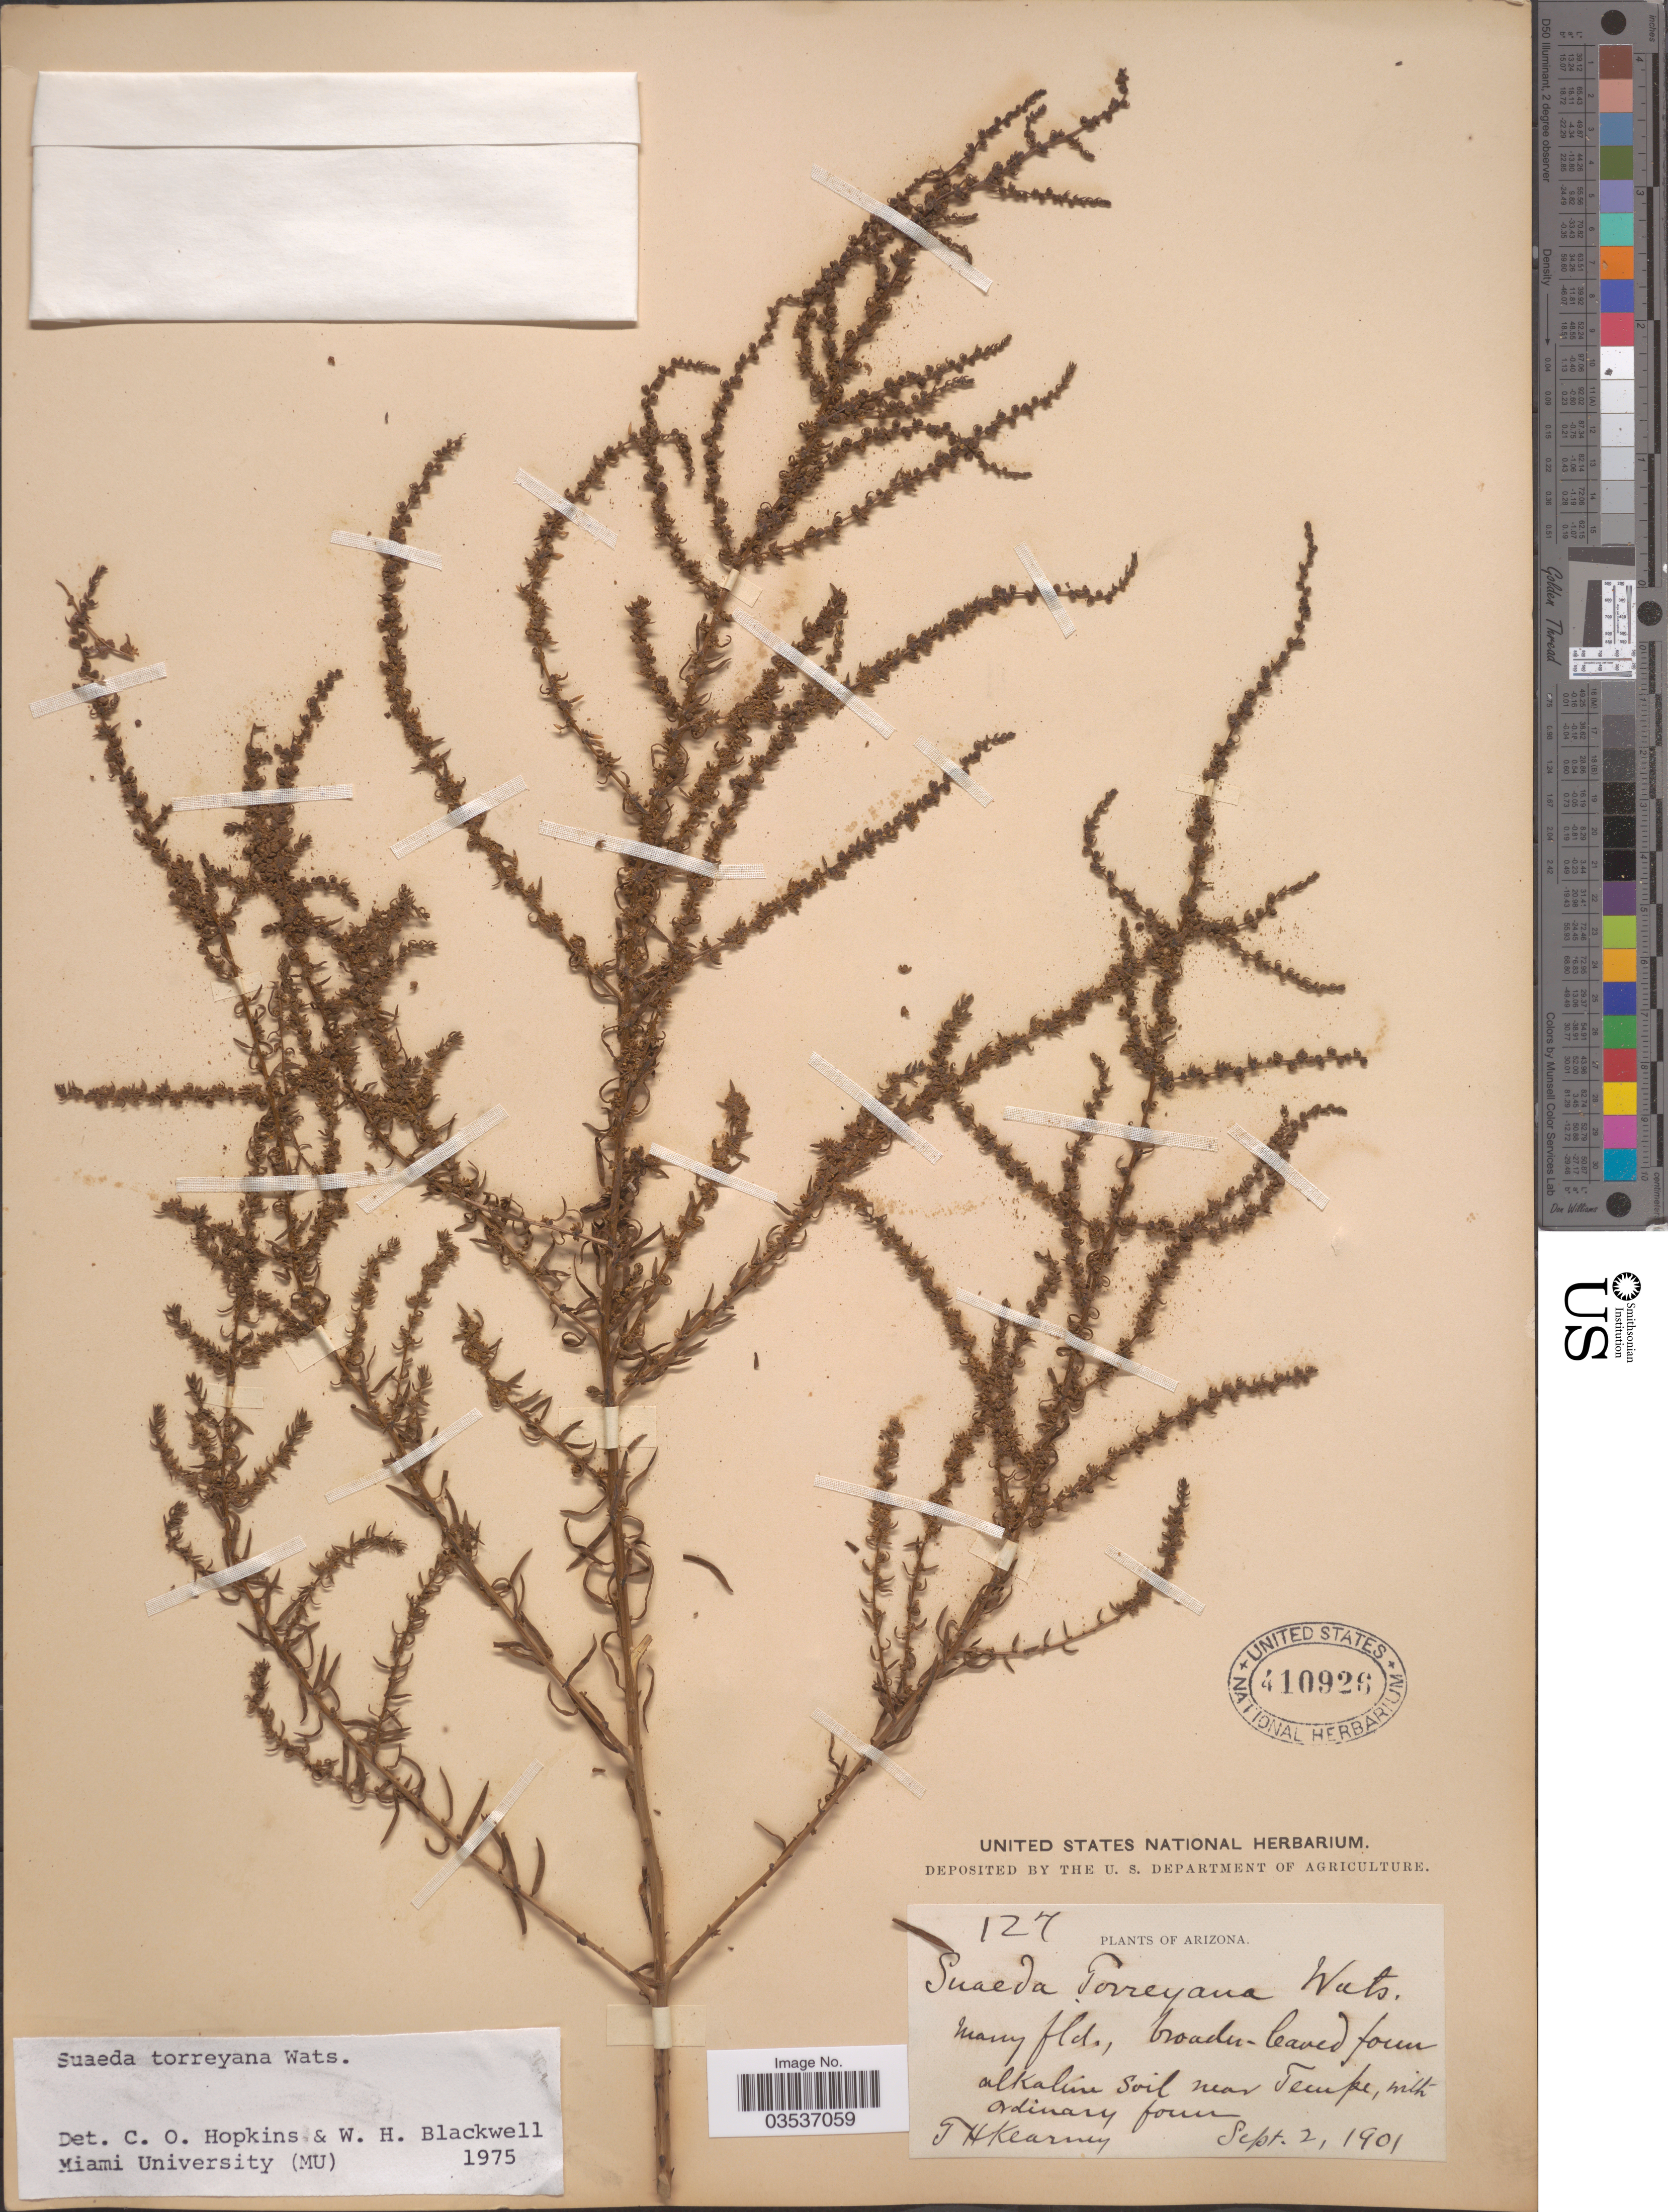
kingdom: Plantae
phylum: Tracheophyta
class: Magnoliopsida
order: Caryophyllales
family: Amaranthaceae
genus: Suaeda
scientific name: Suaeda torreyana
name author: S. Watson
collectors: T. H. Kearney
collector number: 127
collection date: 1901-09-02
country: United States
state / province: Arizona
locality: Near Tempe.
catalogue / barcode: US 410926